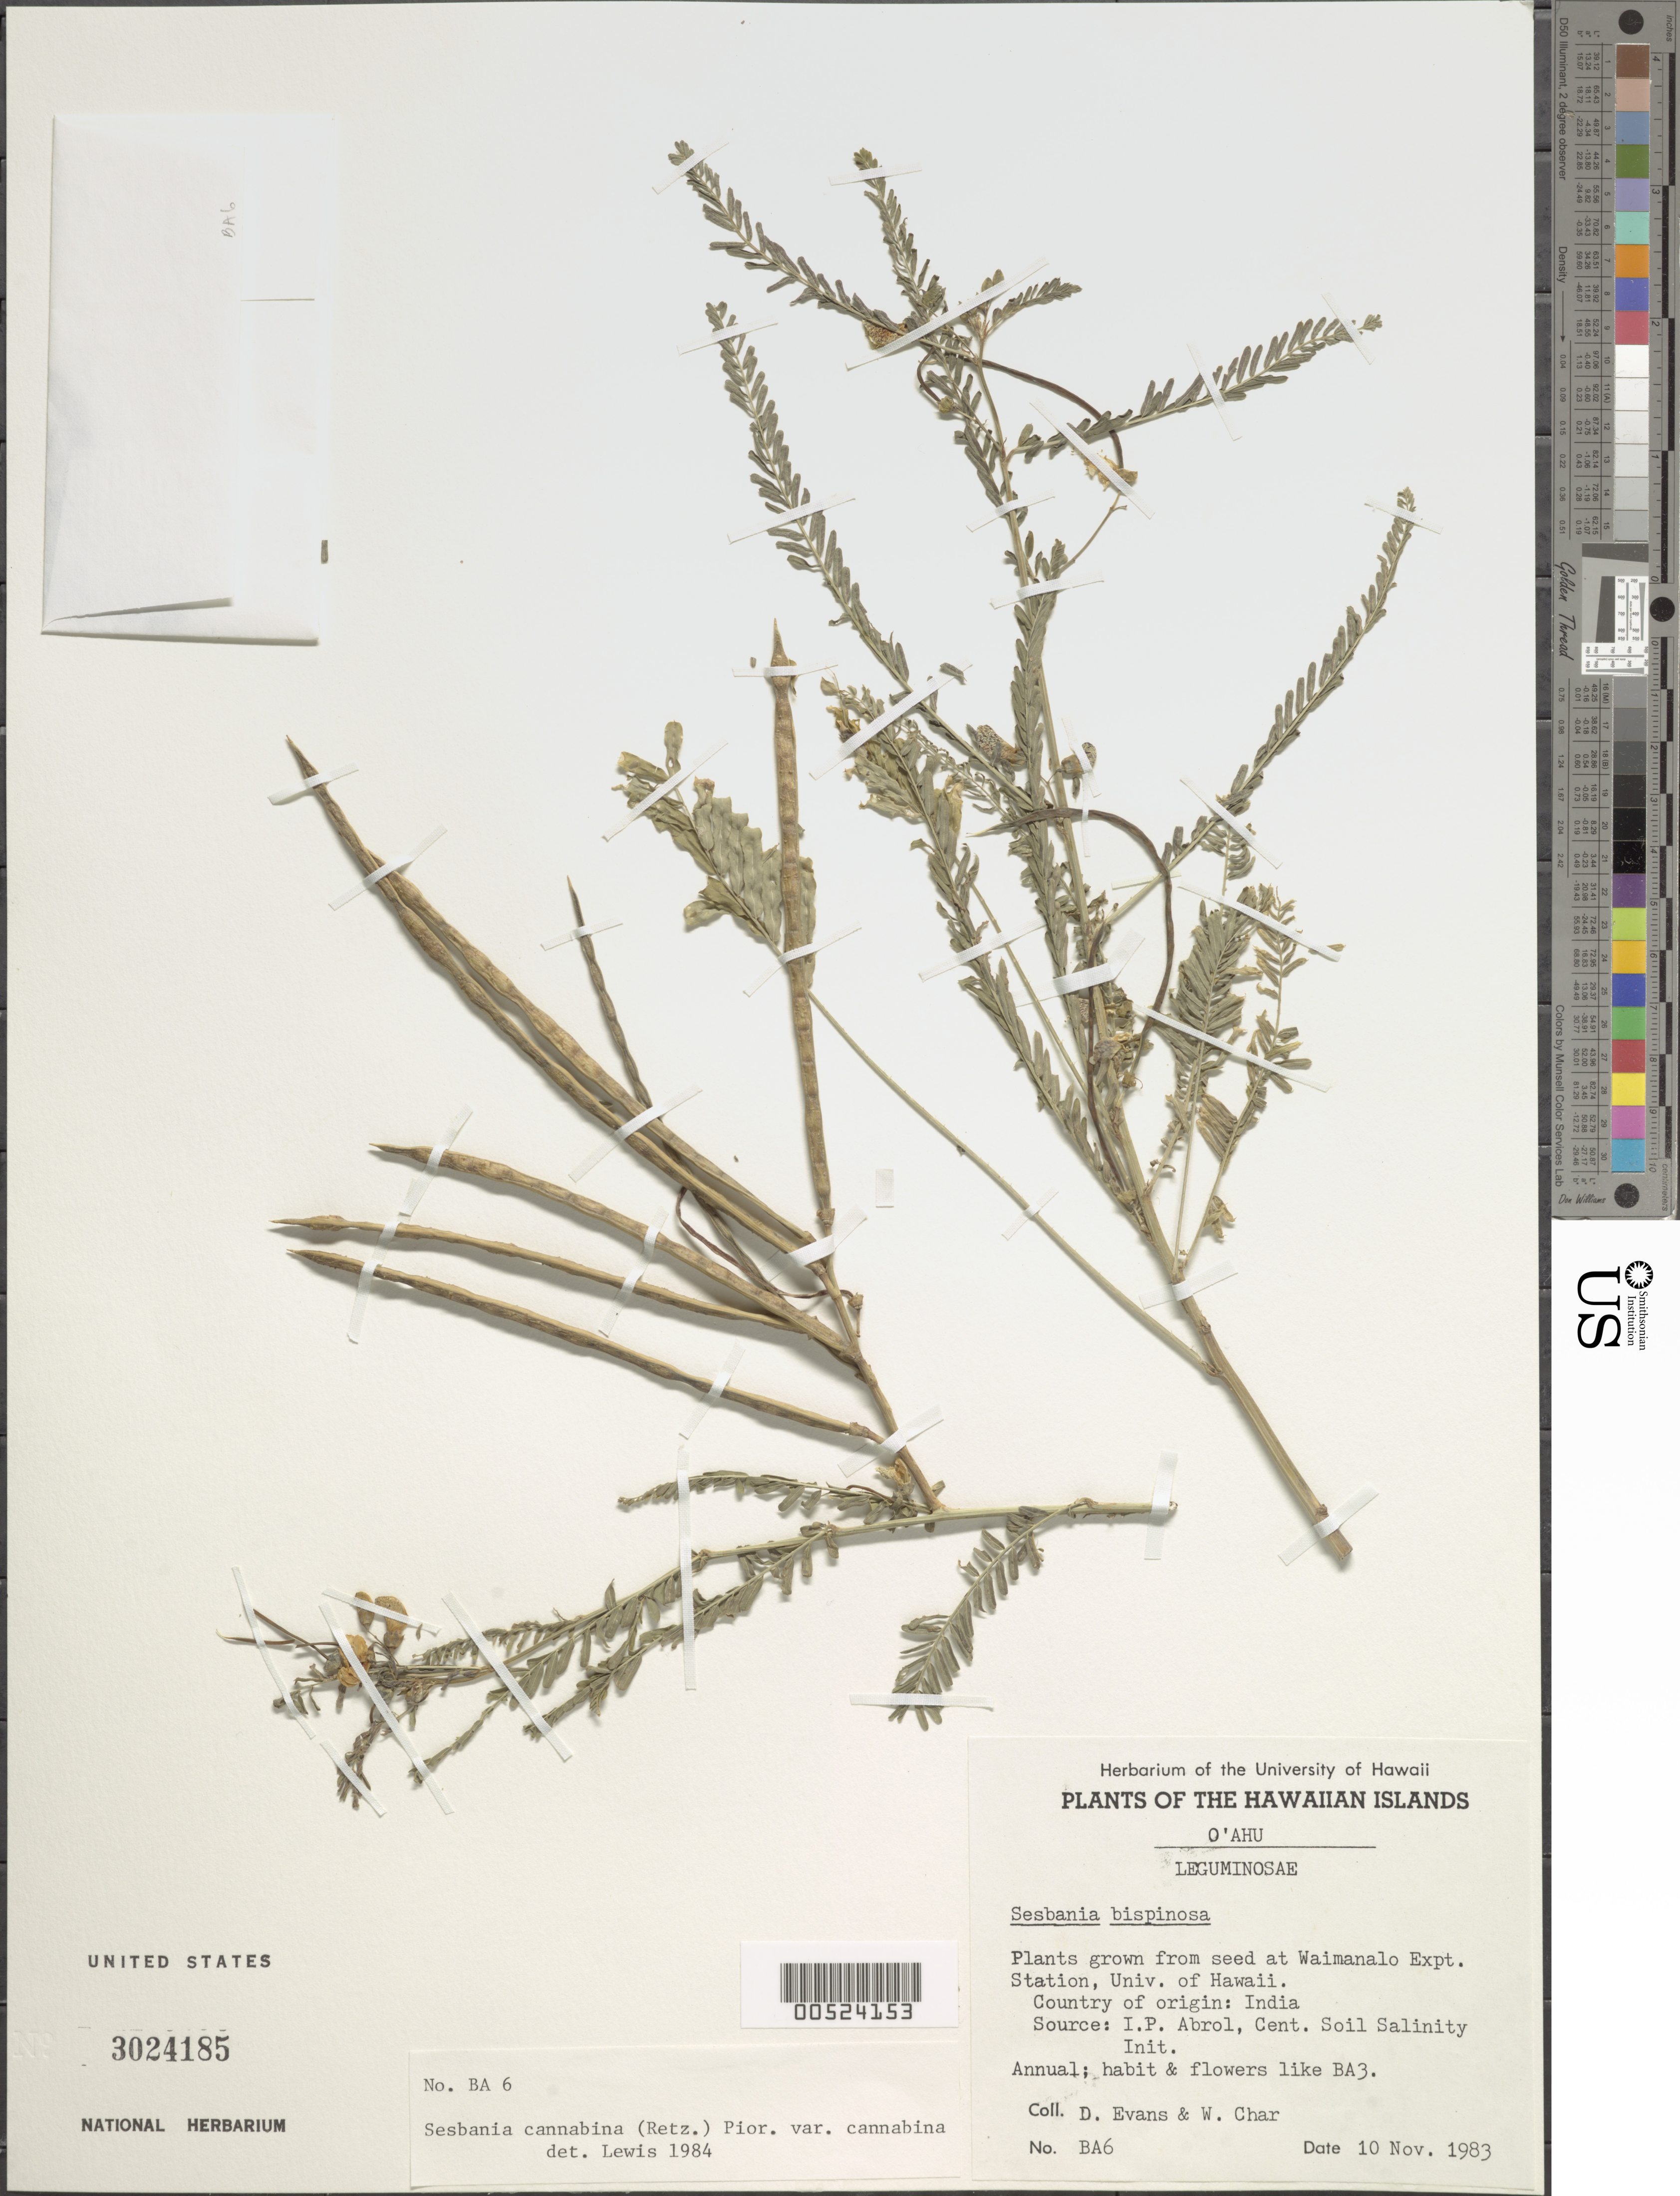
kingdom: Plantae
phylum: Tracheophyta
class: Magnoliopsida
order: Fabales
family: Fabaceae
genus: Sesbania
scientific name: Sesbania cannabina var. cannabina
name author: (Retz.) Poir.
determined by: Lewis, --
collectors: D. Evans & W. Char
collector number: BA6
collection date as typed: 10 Nov 1983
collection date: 1983-11-10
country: United States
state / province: Hawaii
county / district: Honolulu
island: Oahu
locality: Waimanalo Exp Sta, Univ. of Hawaii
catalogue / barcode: US 3024185